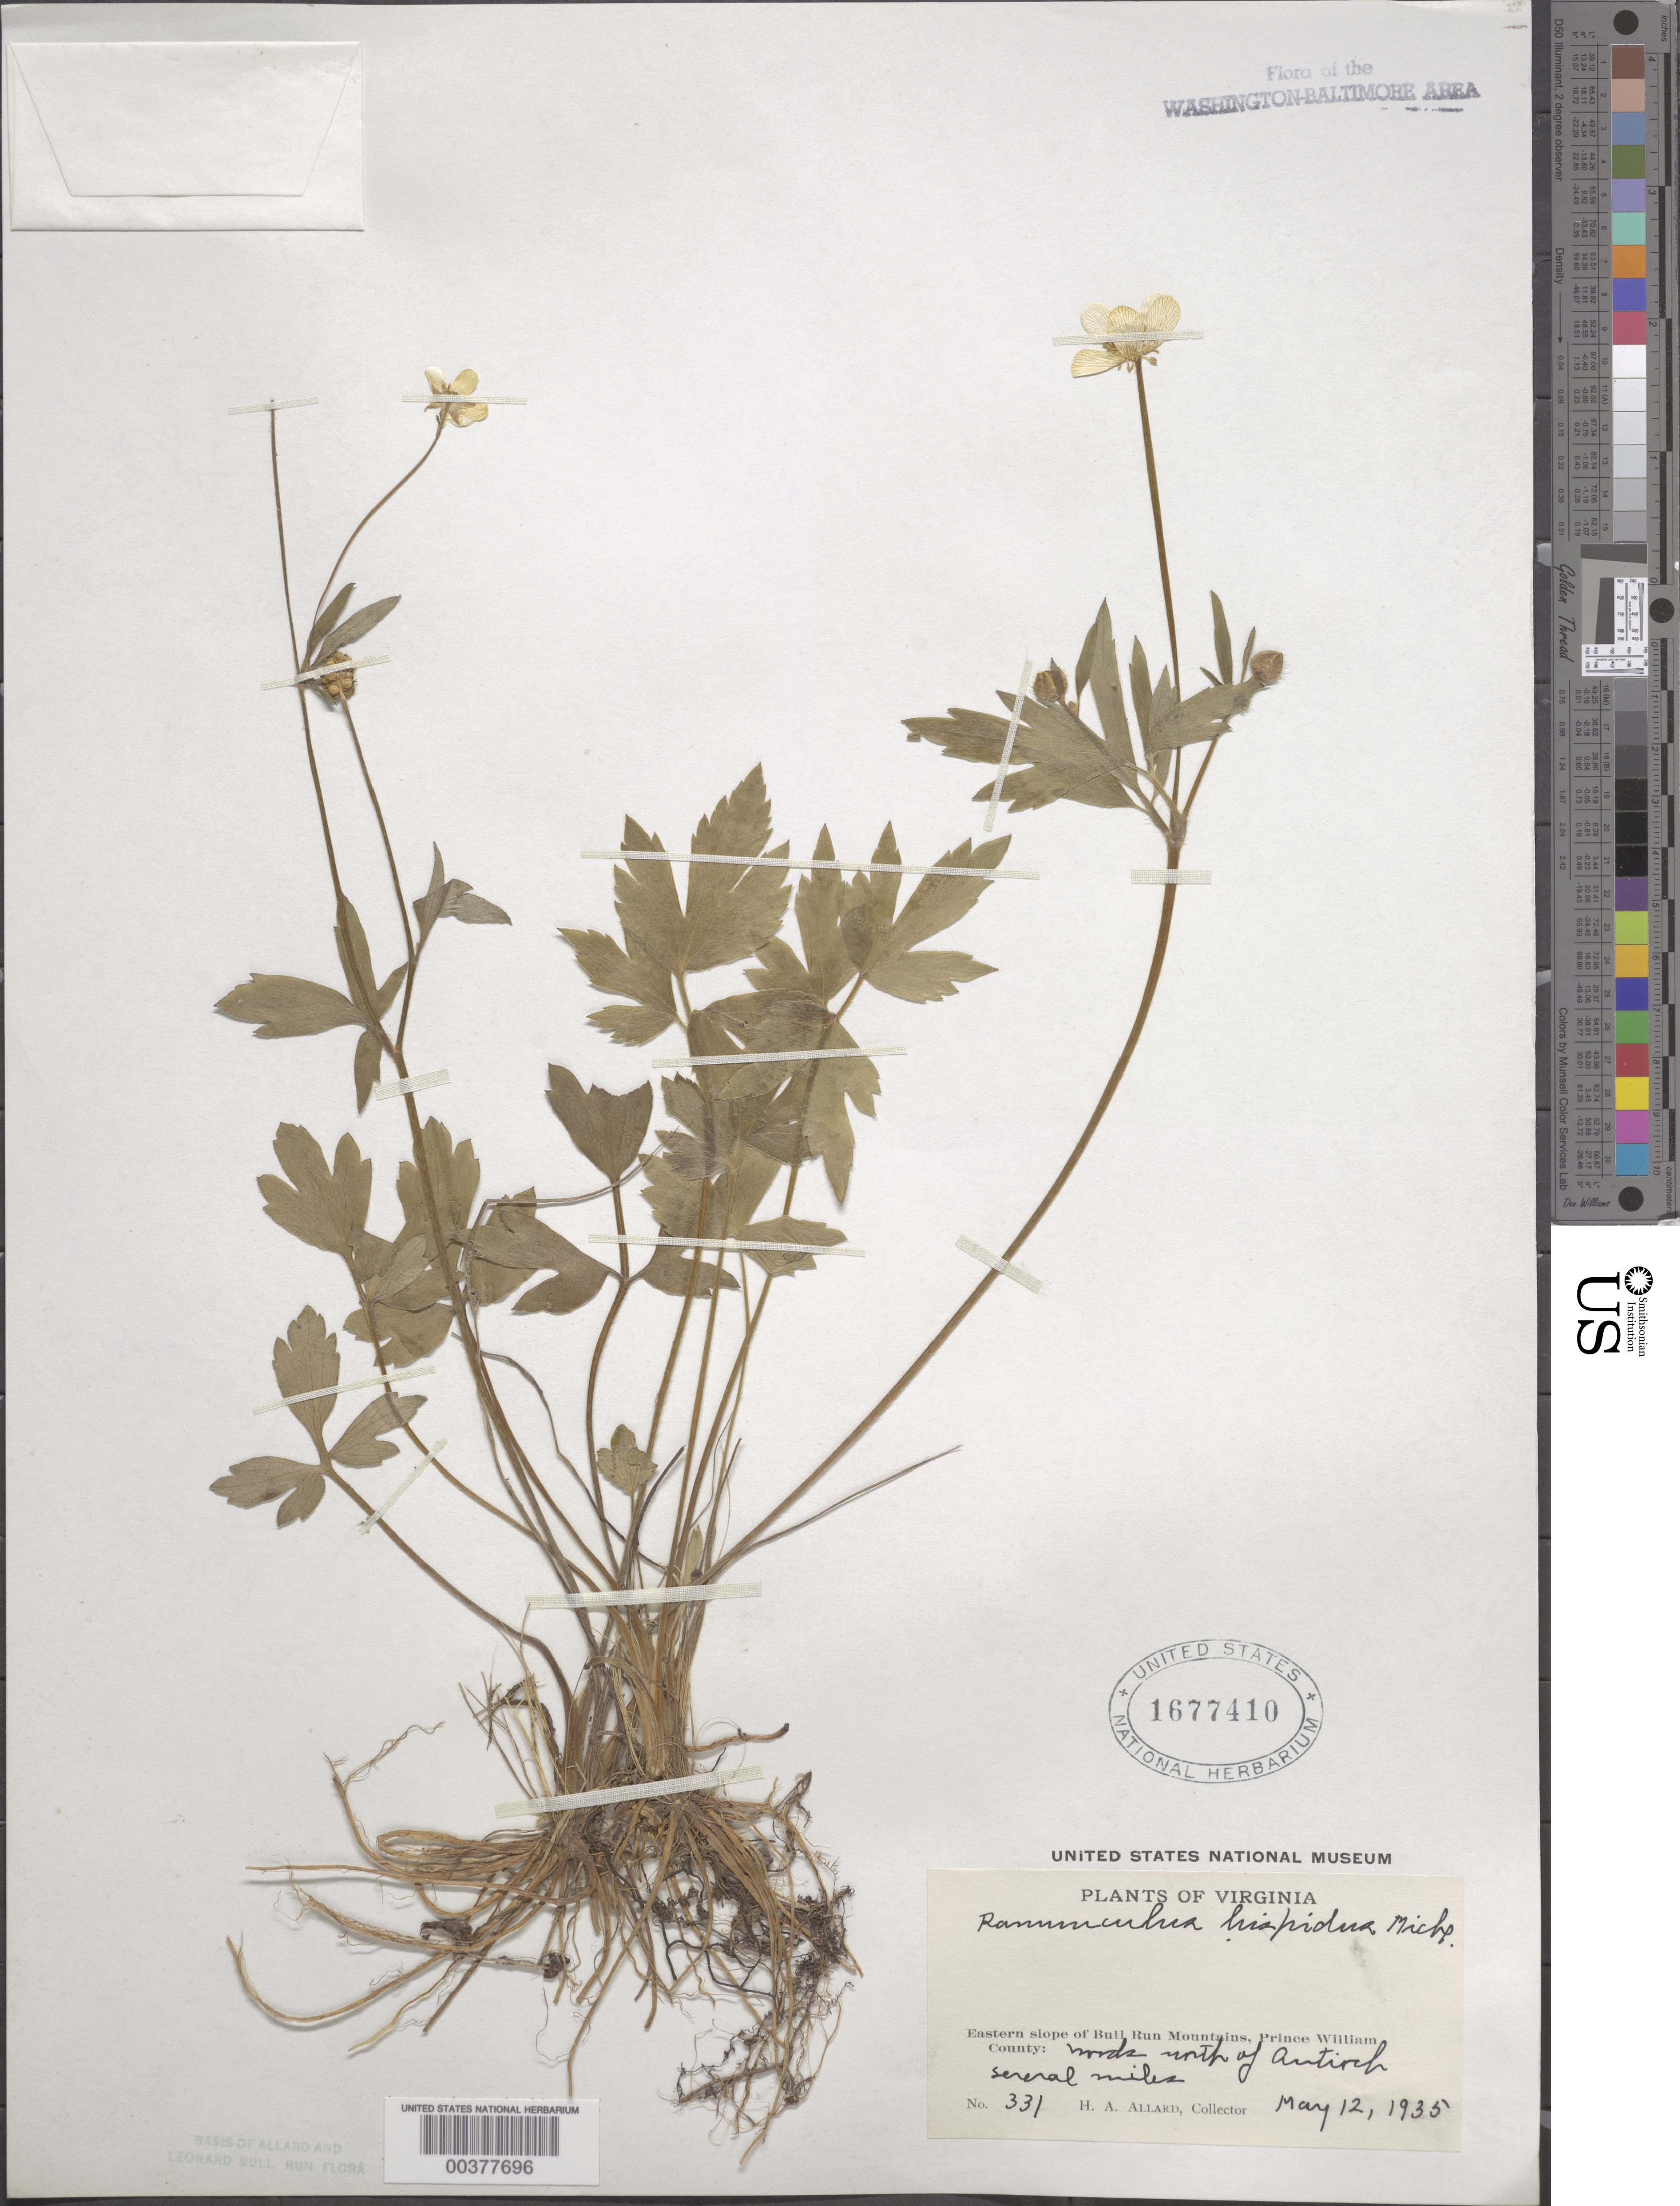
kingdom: Plantae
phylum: Tracheophyta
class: Magnoliopsida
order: Ranunculales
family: Ranunculaceae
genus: Ranunculus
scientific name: Ranunculus hispidus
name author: Michx.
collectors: H. A. Allard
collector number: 331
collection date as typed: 12 May 1935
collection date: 1935-05-12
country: United States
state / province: Virginia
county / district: Prince William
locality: North of Antioch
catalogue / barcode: US 1677410